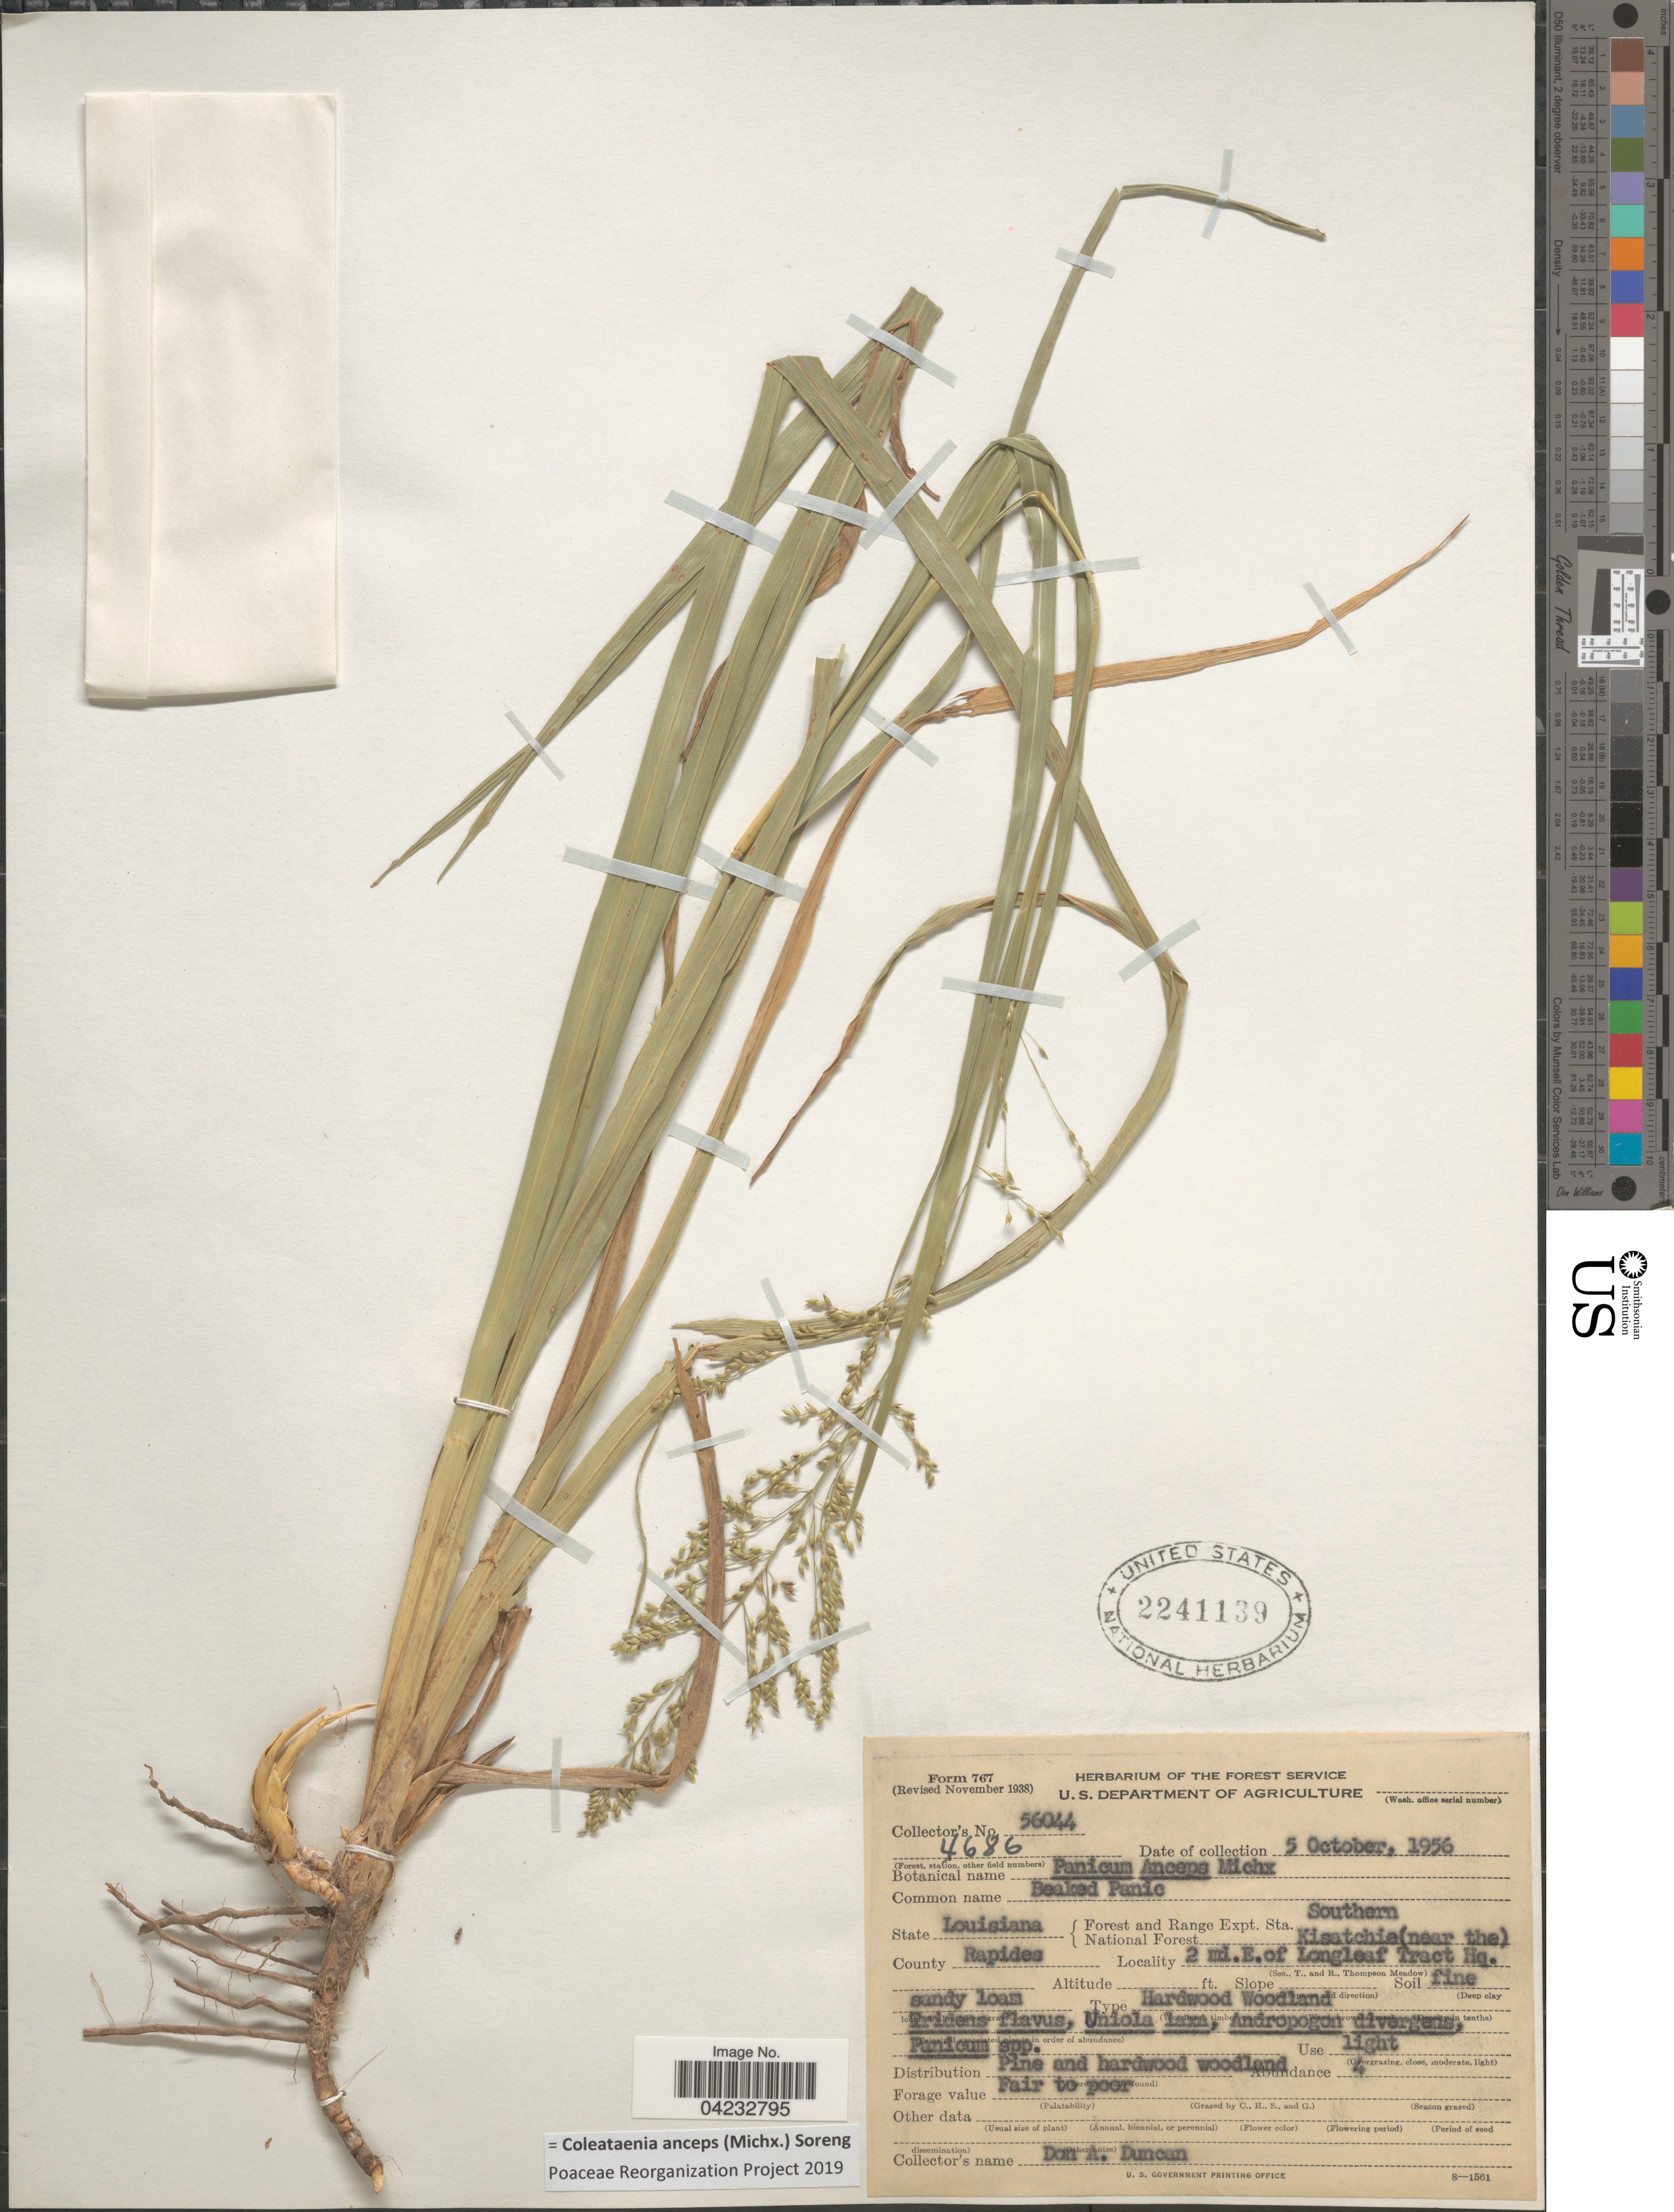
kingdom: Plantae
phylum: Tracheophyta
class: Liliopsida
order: Poales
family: Poaceae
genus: Coleataenia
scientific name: Coleataenia anceps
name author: (Michx.) Soreng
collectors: D. Duncan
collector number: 56044/4686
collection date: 1956-10-05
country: United States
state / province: Louisiana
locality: Forest and Range Expt. Sta. National Forest. Southern Kisatchie (near the). County Rapides. 2 mi.E.of Longleaf Tract Hq.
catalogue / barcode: US 2241139